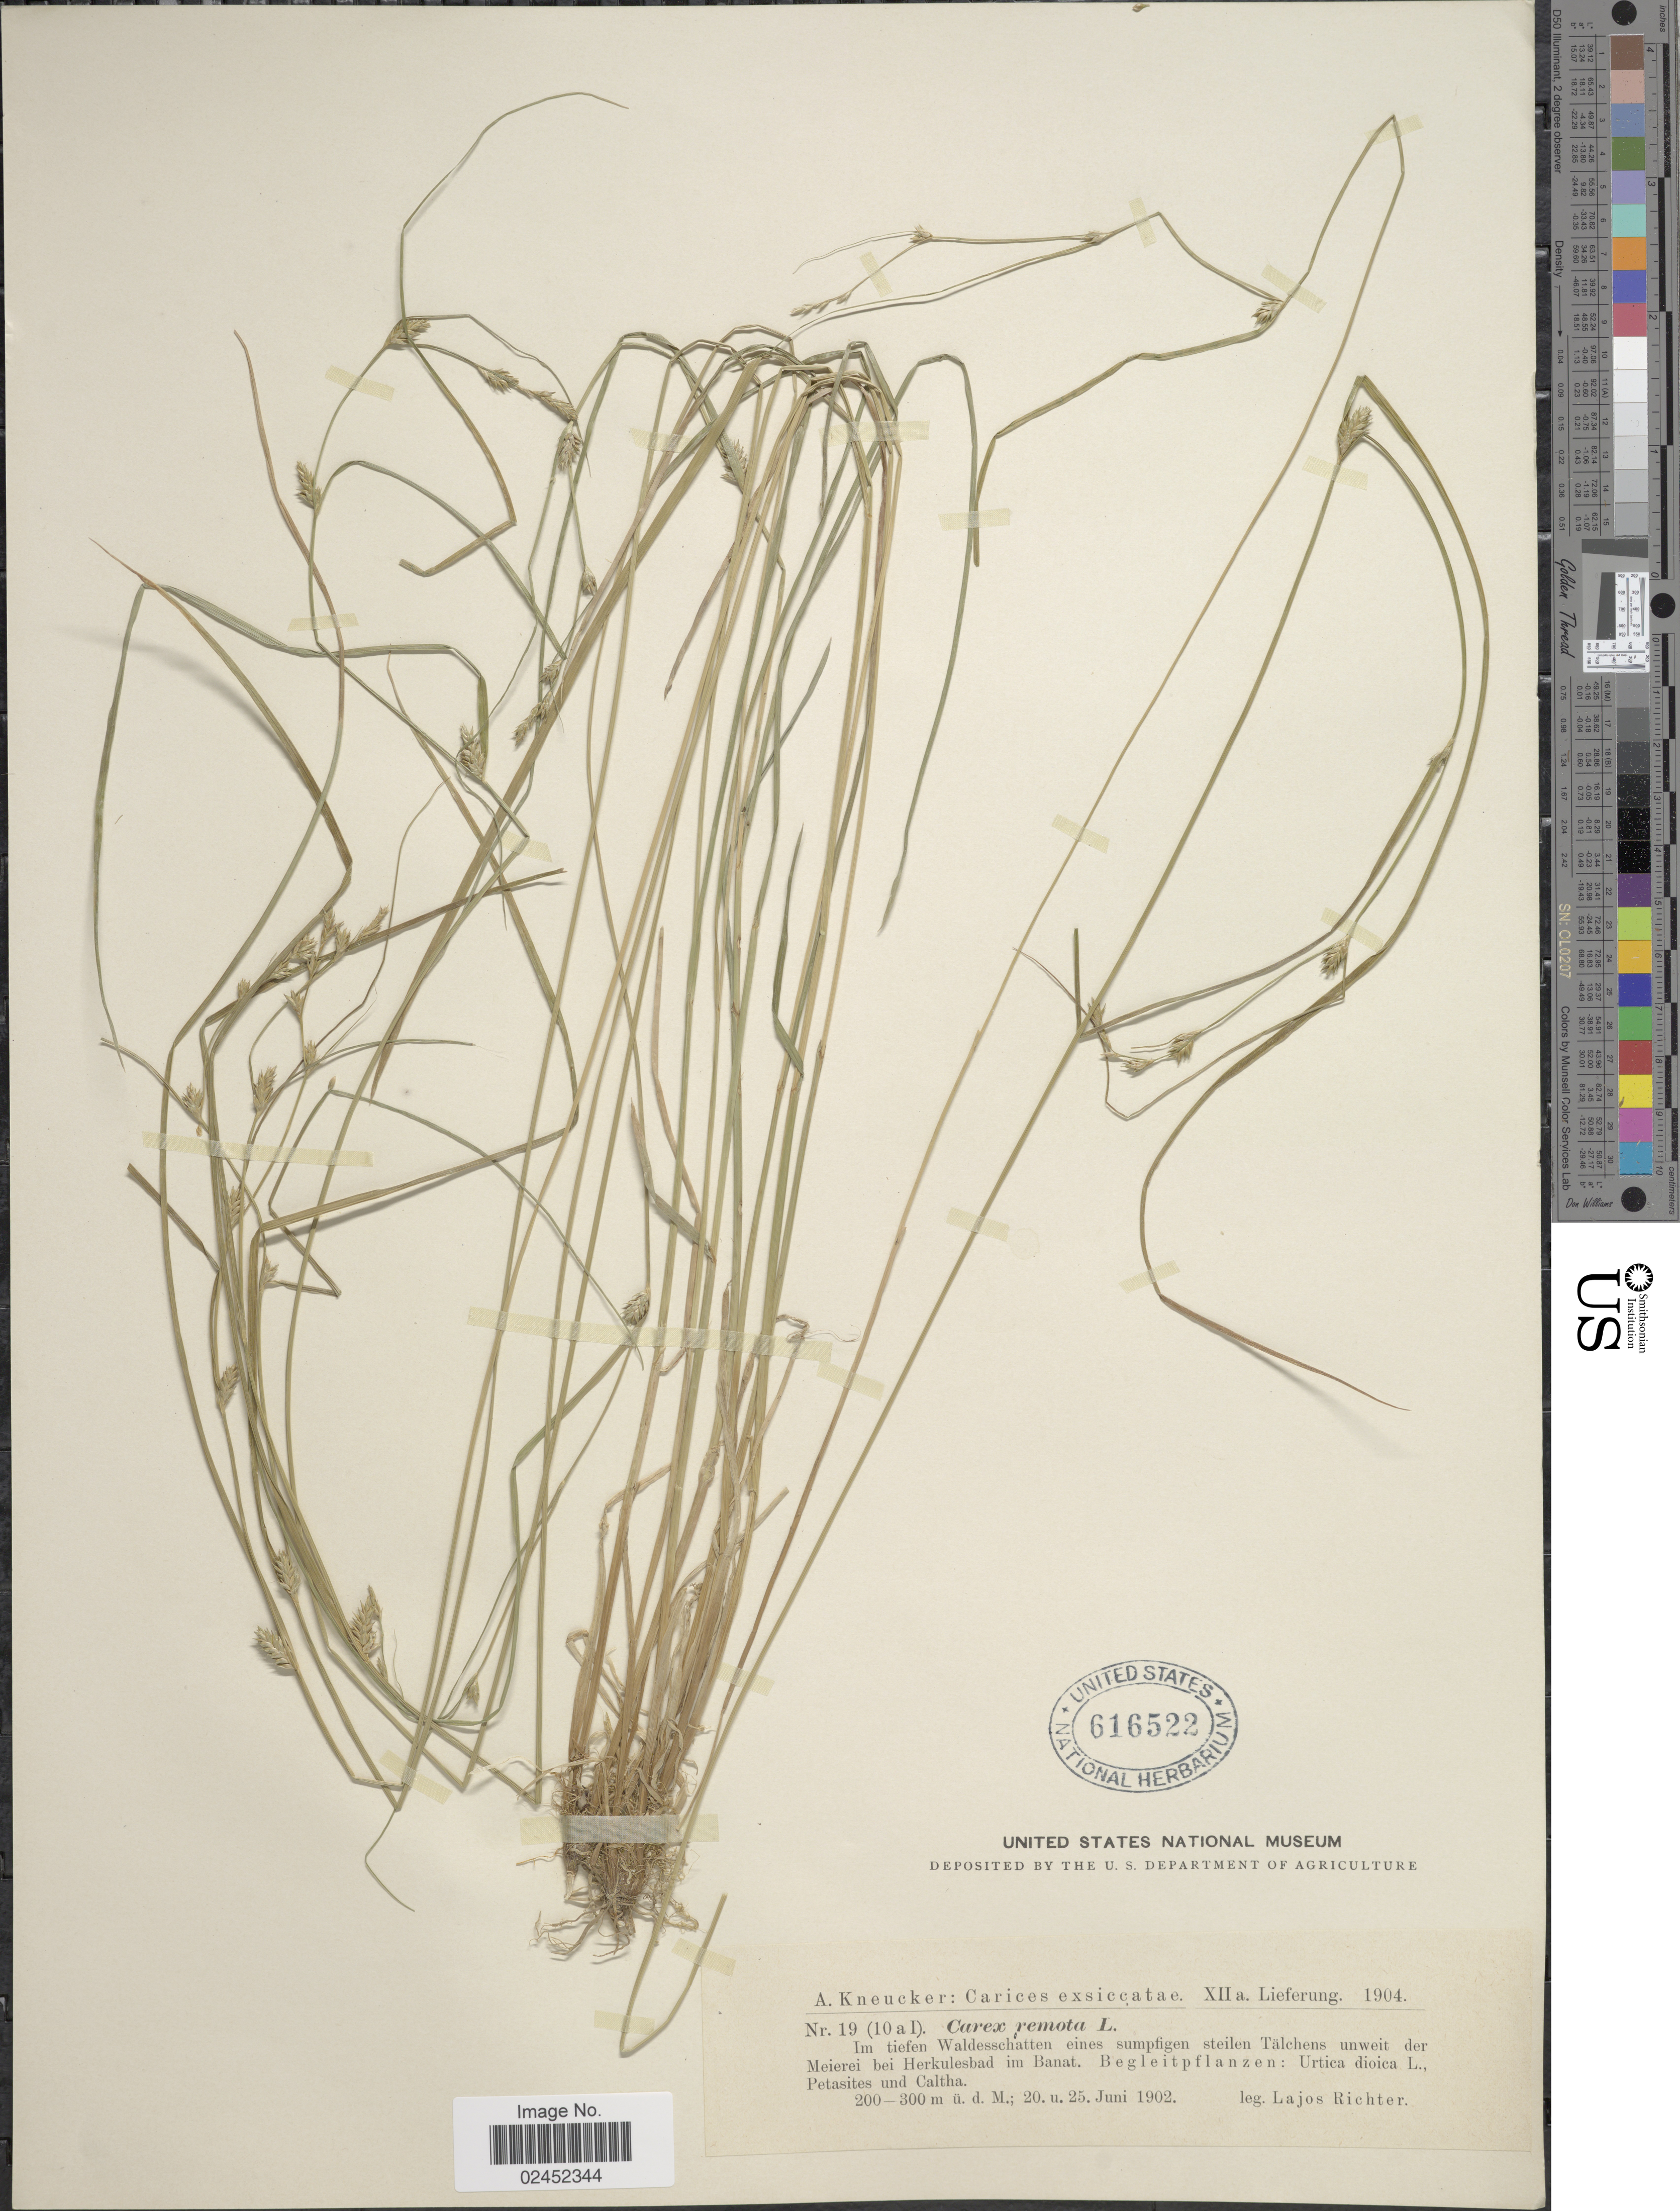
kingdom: Plantae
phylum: Tracheophyta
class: Liliopsida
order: Poales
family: Cyperaceae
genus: Carex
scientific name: Carex remota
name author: L.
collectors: R. Lajos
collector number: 19 (10 aI)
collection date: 1902-06-20/1902-06-25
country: Romania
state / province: Caras-Severin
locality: Im tiefen Waldesschatten eines sumpfigen steilen talchens unweit der Meierei bei Herkulesbad im Banat.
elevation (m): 200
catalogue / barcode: US 616522